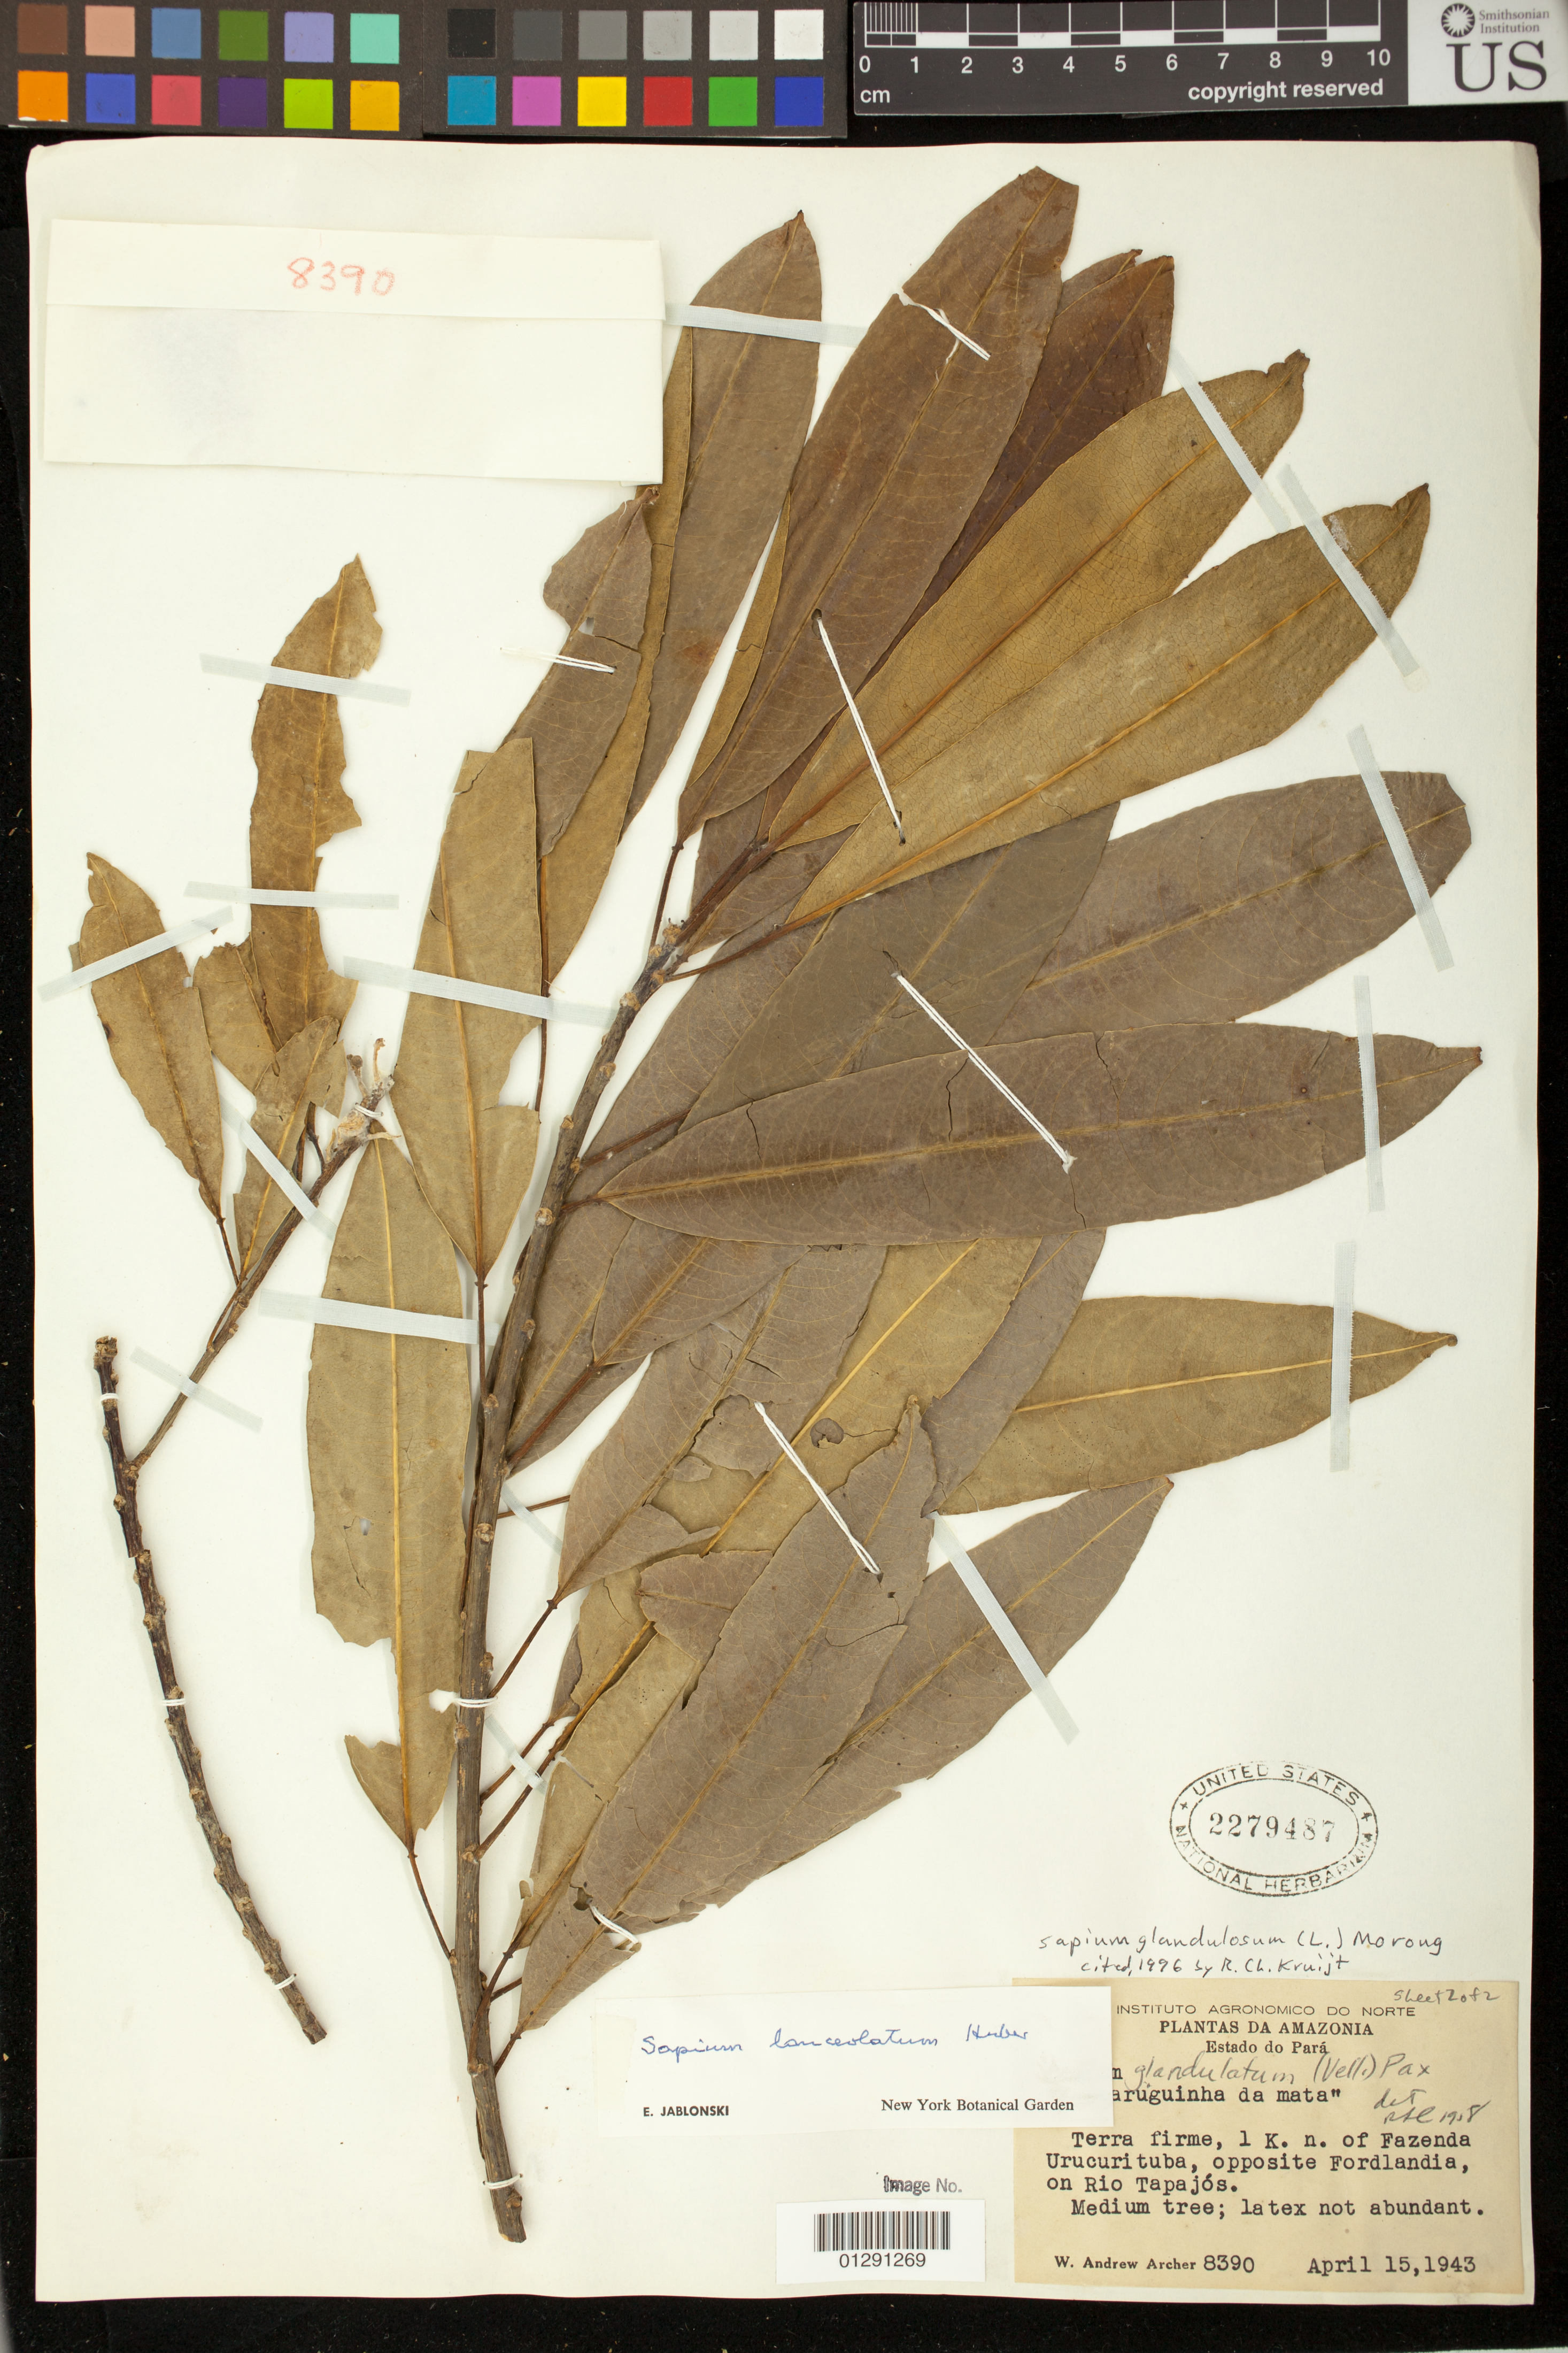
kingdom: Plantae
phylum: Tracheophyta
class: Magnoliopsida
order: Malpighiales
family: Euphorbiaceae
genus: Sapium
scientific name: Sapium glandulatum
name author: (Vell.) Pax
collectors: W. A. Archer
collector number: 8390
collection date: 1943-04-15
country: Brazil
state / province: Para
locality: Terra firme, 1K. n of Fazenda, Urucurituba, opposite Fordlandia, on Rio Tapajos.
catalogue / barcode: US 2279487